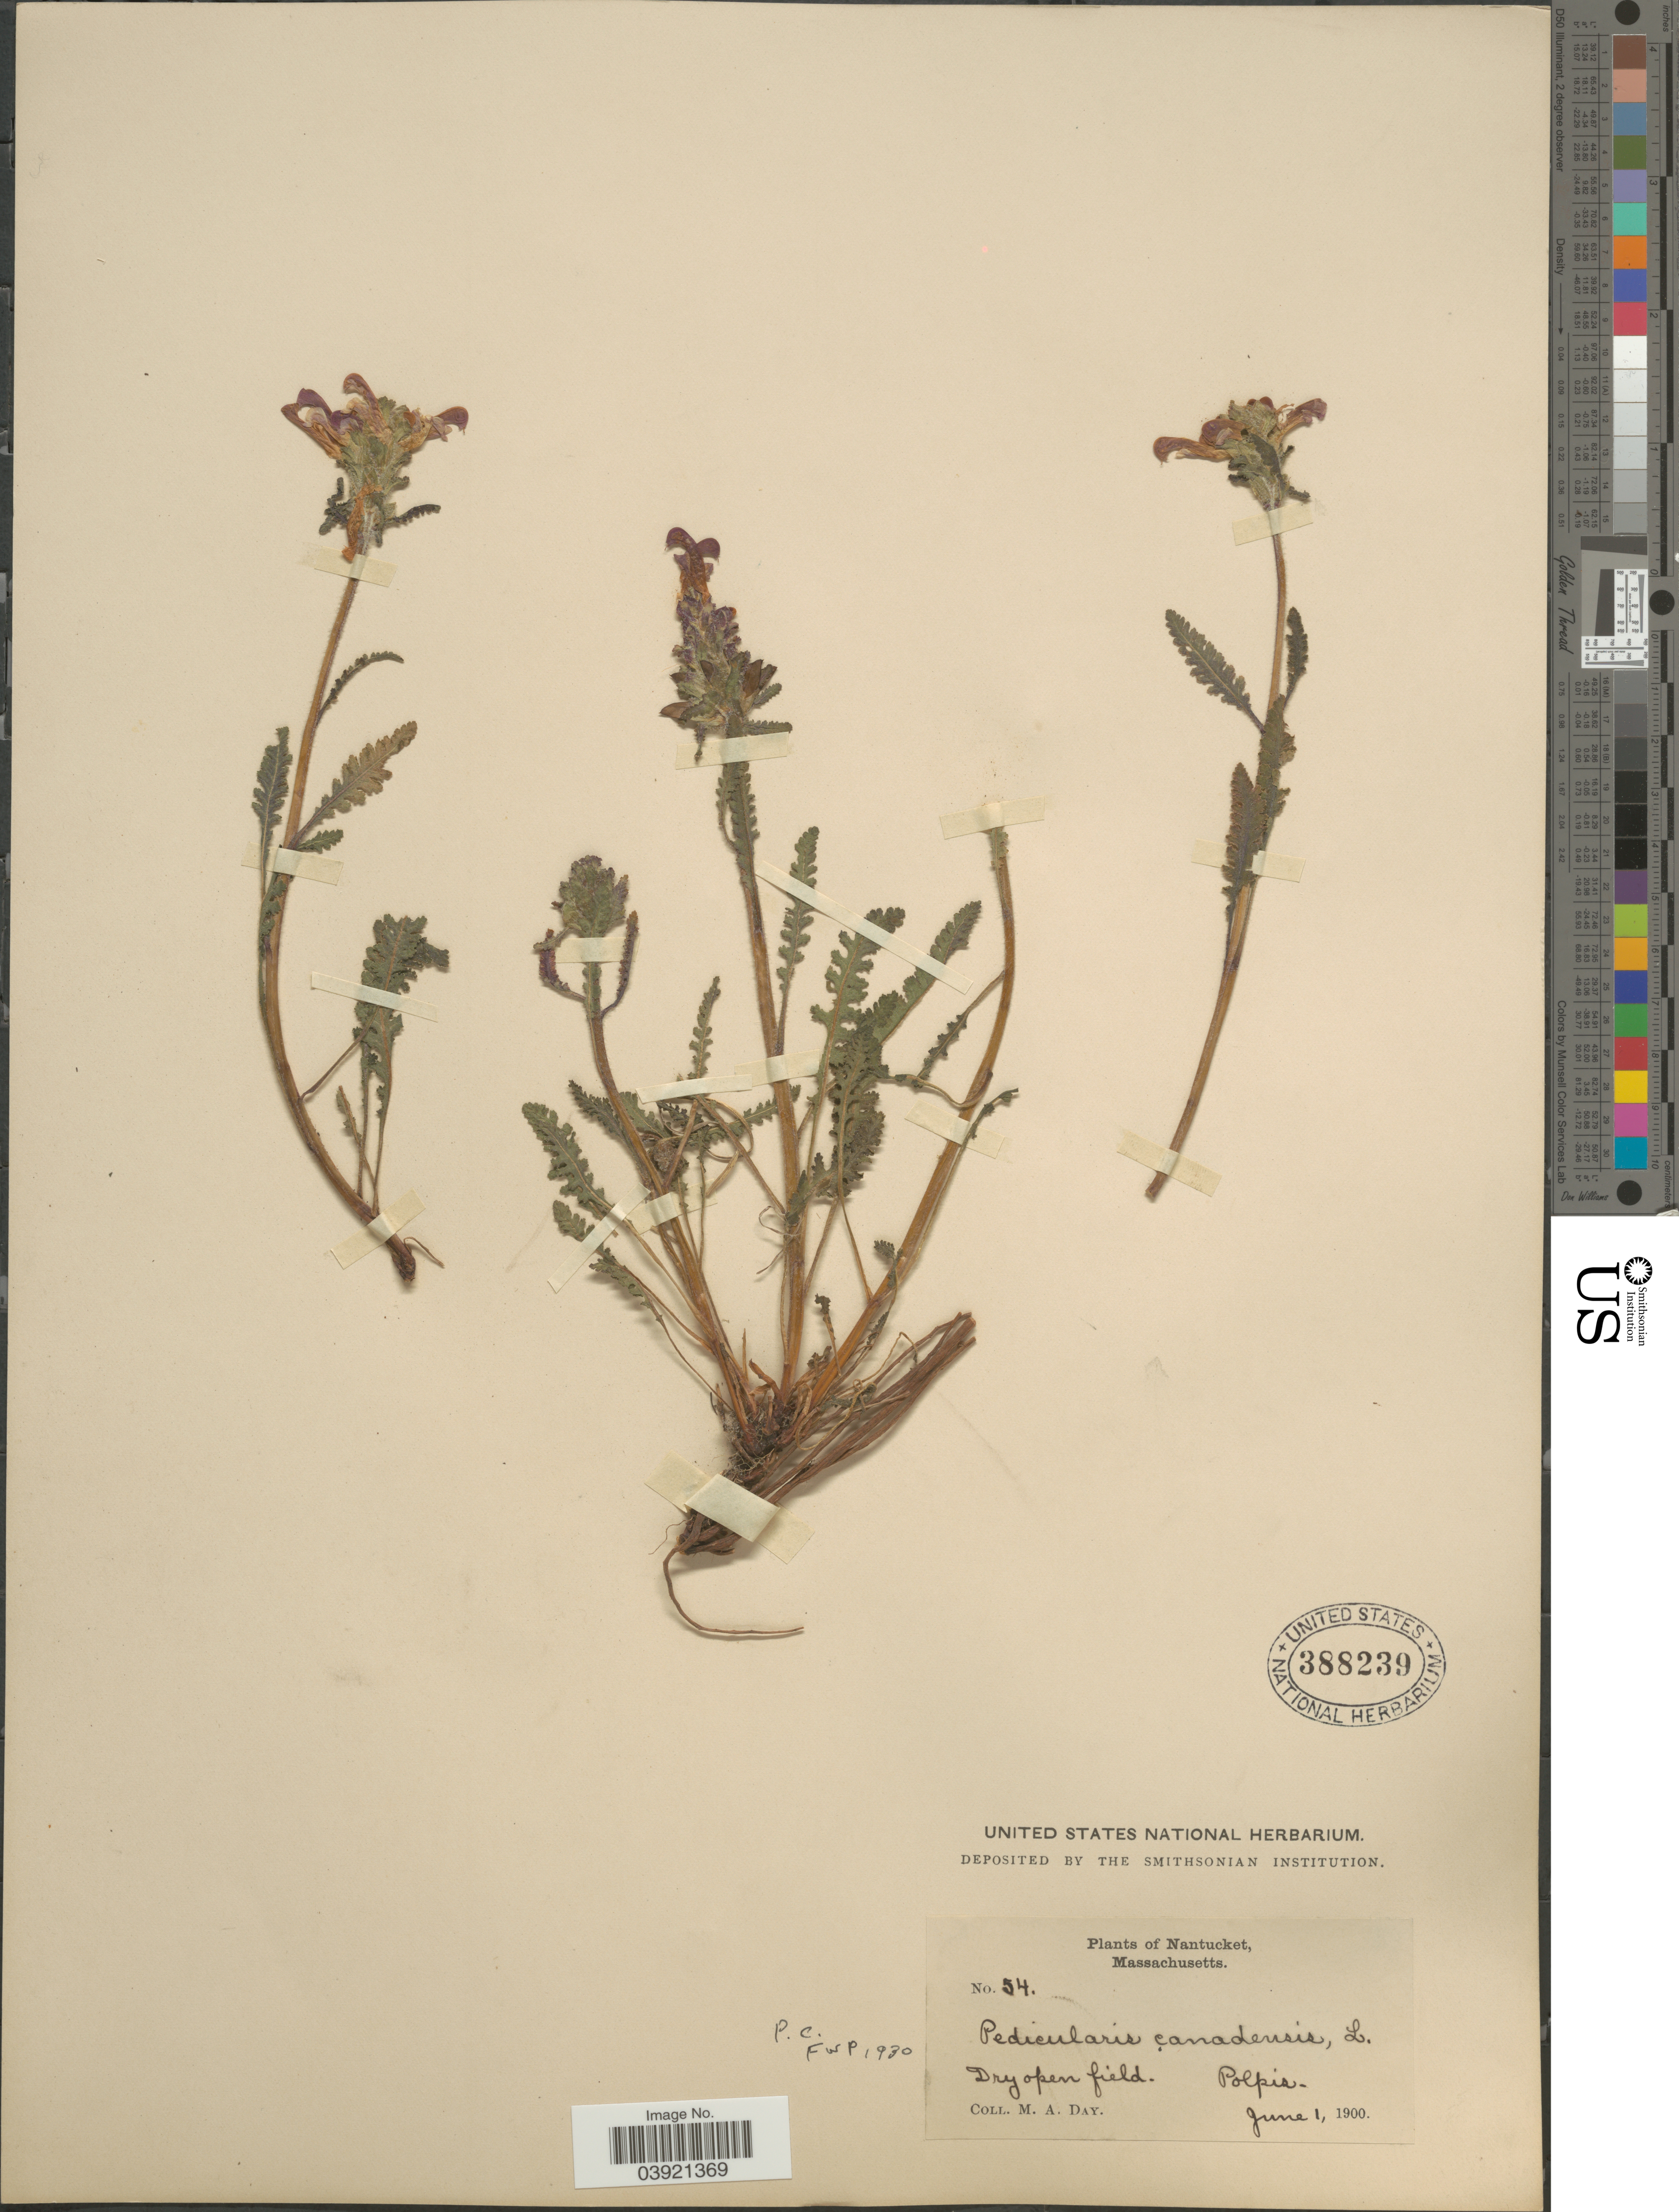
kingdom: Plantae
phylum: Tracheophyta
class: Magnoliopsida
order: Lamiales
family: Orobanchaceae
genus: Pedicularis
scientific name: Pedicularis canadensis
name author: L.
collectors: M. Day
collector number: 54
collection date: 1900-06-01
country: United States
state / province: Massachusetts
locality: Nantucket. Dry open field. Polpis.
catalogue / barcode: US 388239